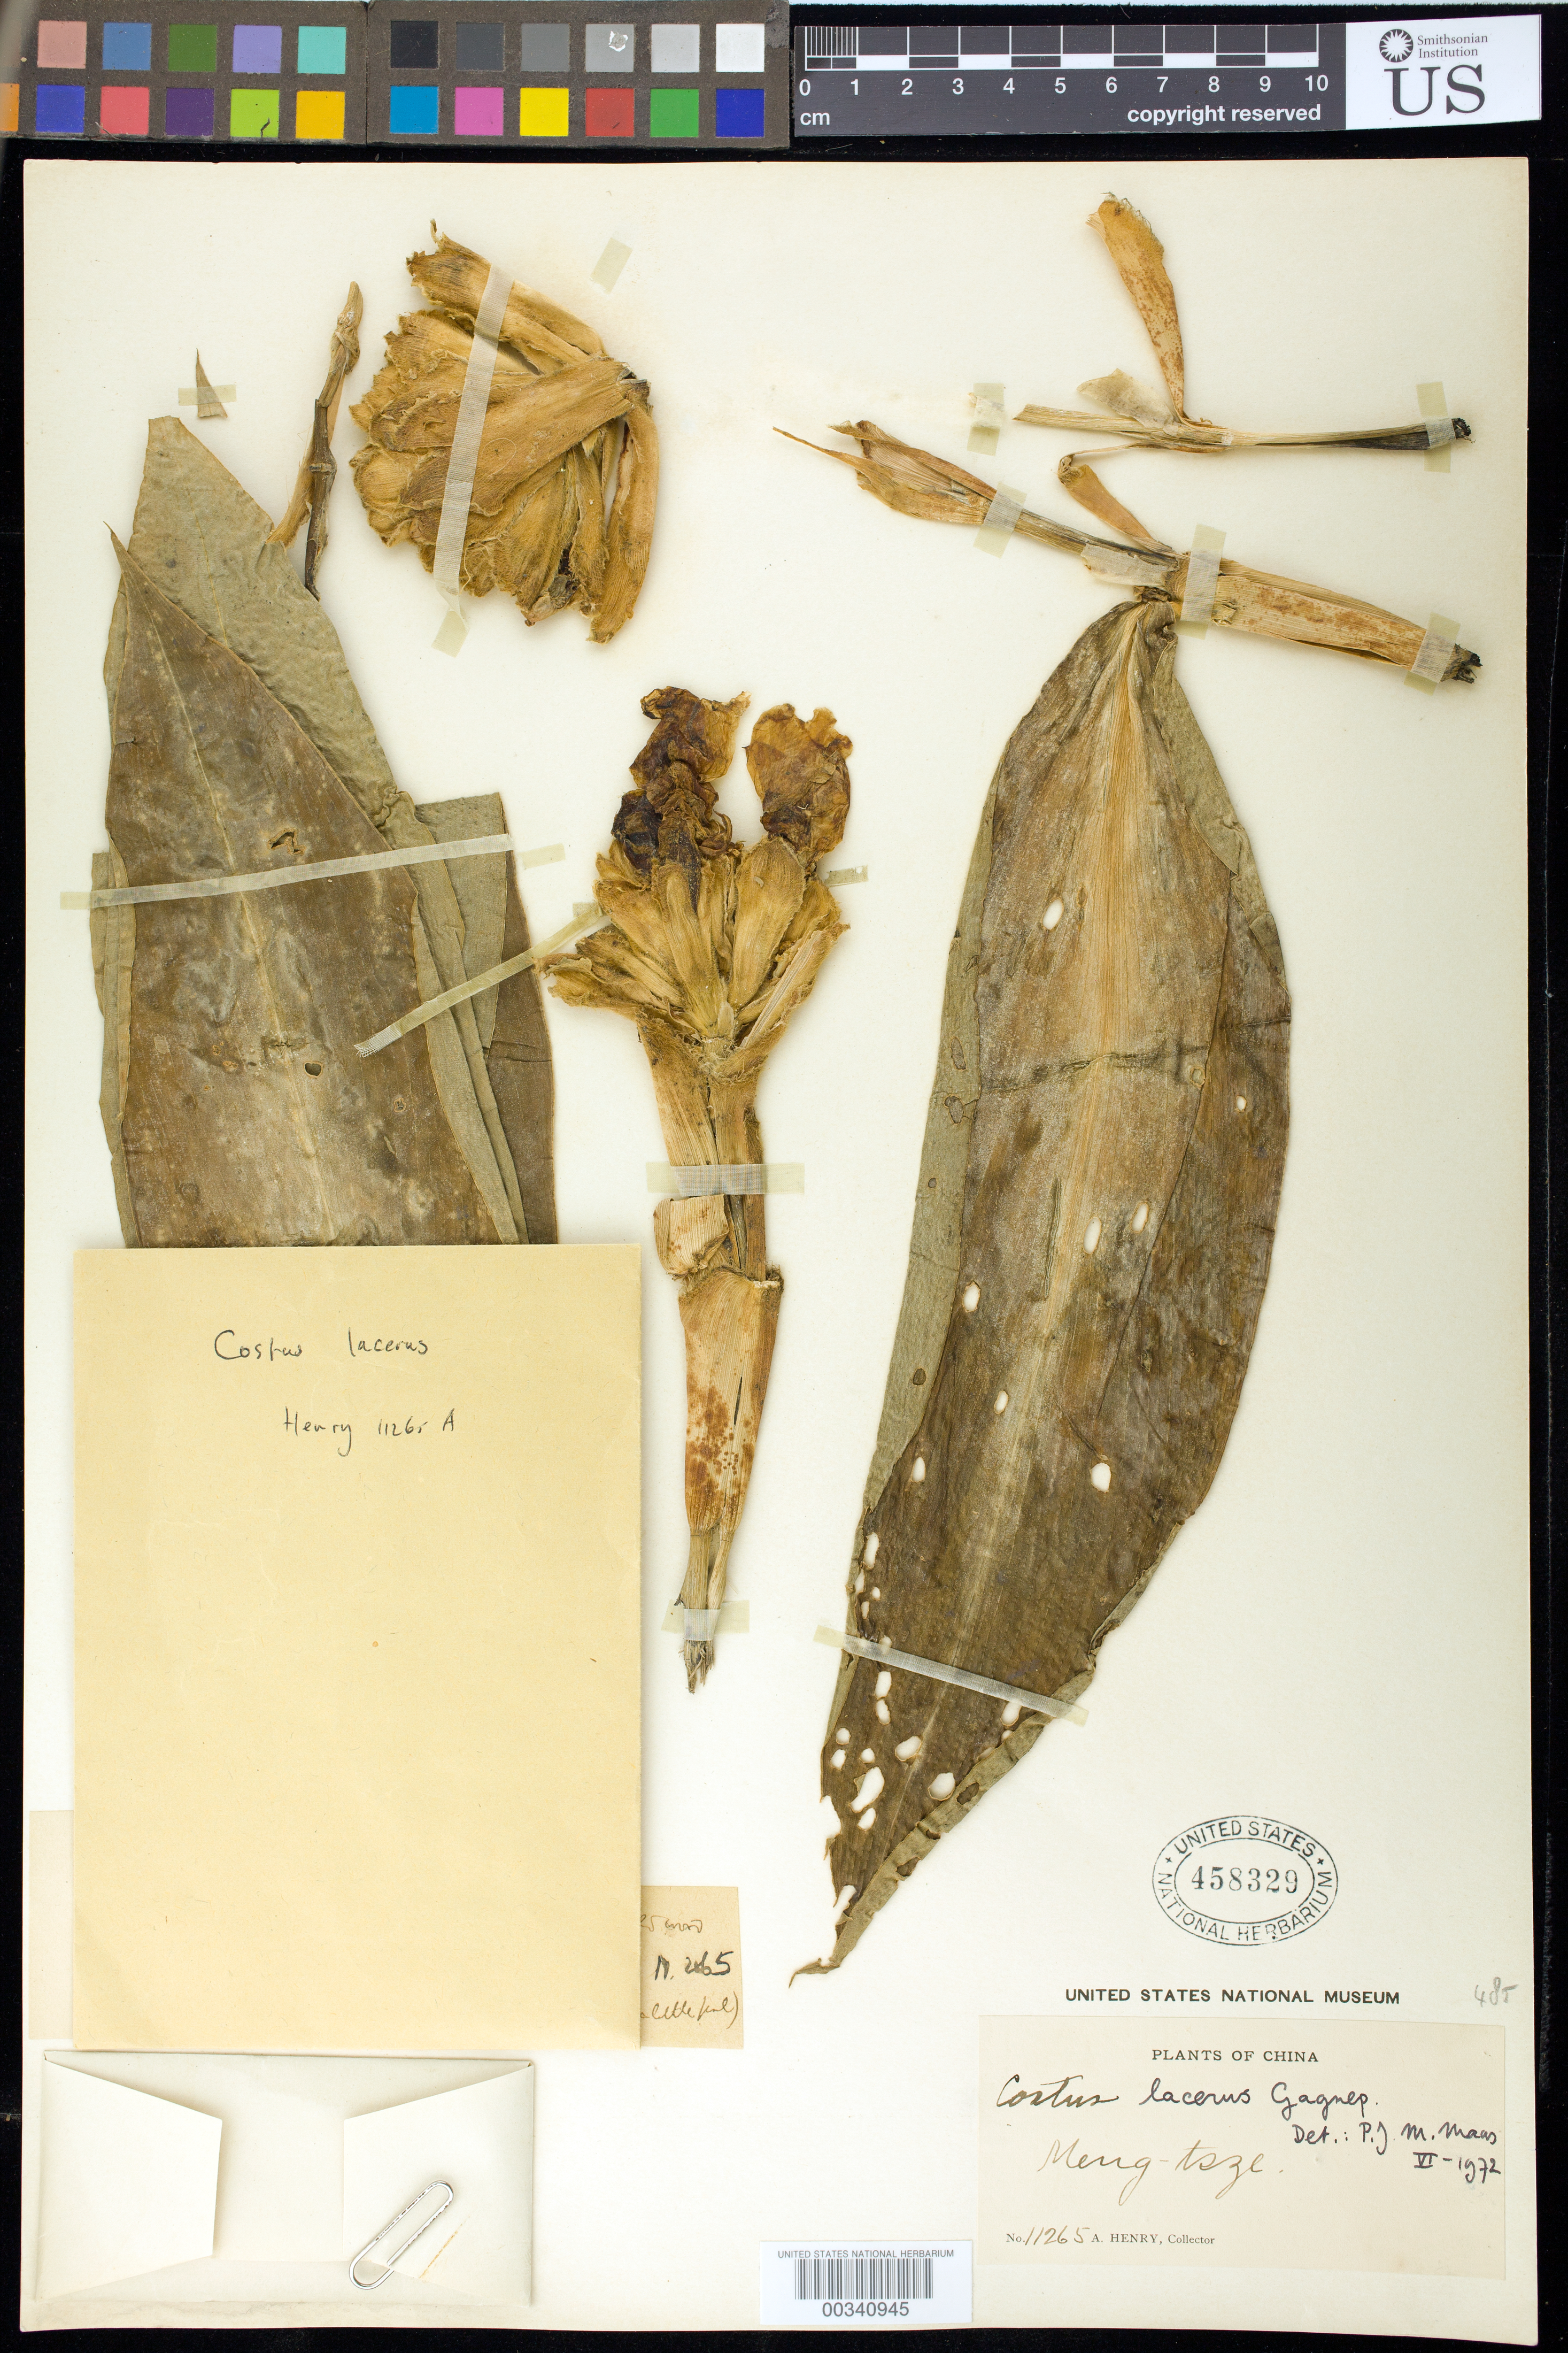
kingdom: Plantae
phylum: Tracheophyta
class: Liliopsida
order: Zingiberales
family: Costaceae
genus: Costus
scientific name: Costus lacerus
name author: Gagnep.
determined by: Maas, Paul J. M.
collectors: A. Henry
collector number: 11265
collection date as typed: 01 Aug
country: China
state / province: Yunnan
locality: Meng-tsze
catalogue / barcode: US 458329